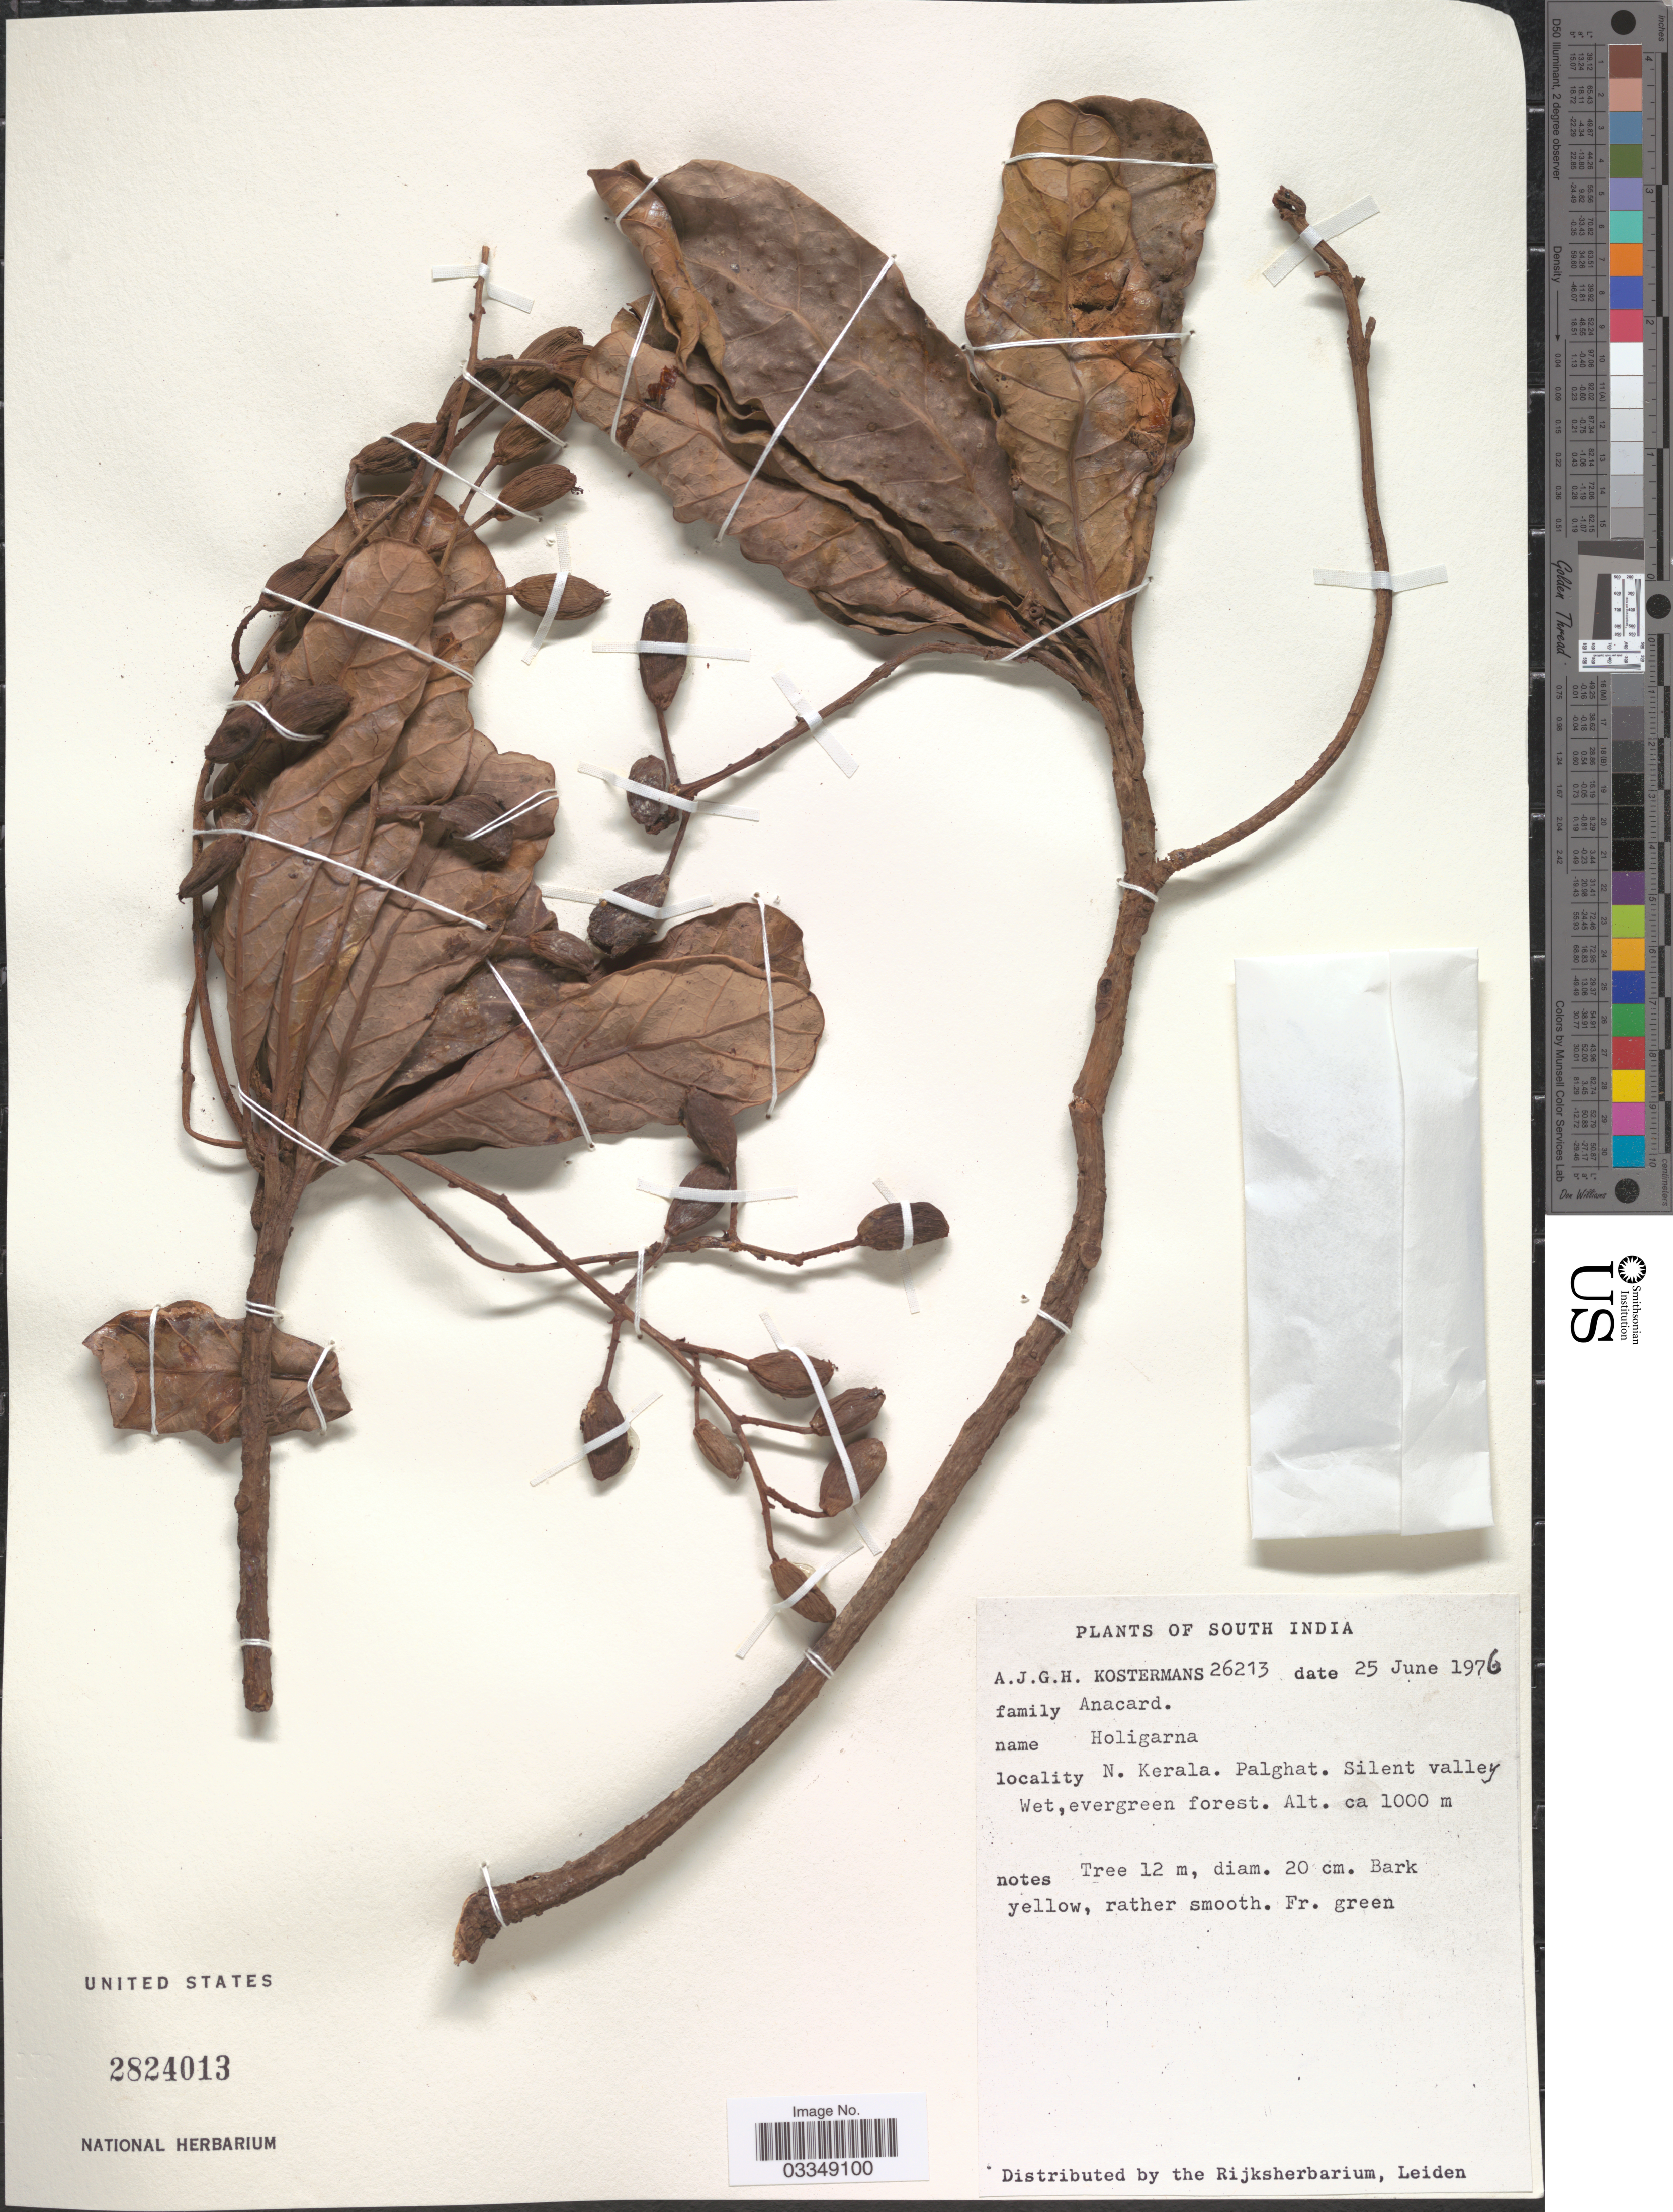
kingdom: Plantae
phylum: Tracheophyta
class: Magnoliopsida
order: Sapindales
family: Anacardiaceae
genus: Holigarna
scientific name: Holigarna sp.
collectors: A. J. G. Kostermans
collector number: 26213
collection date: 1976-06-25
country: India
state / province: Kerala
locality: South India. N. Kerala. Palghat. Silent valley.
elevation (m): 1000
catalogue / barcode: US 2824013